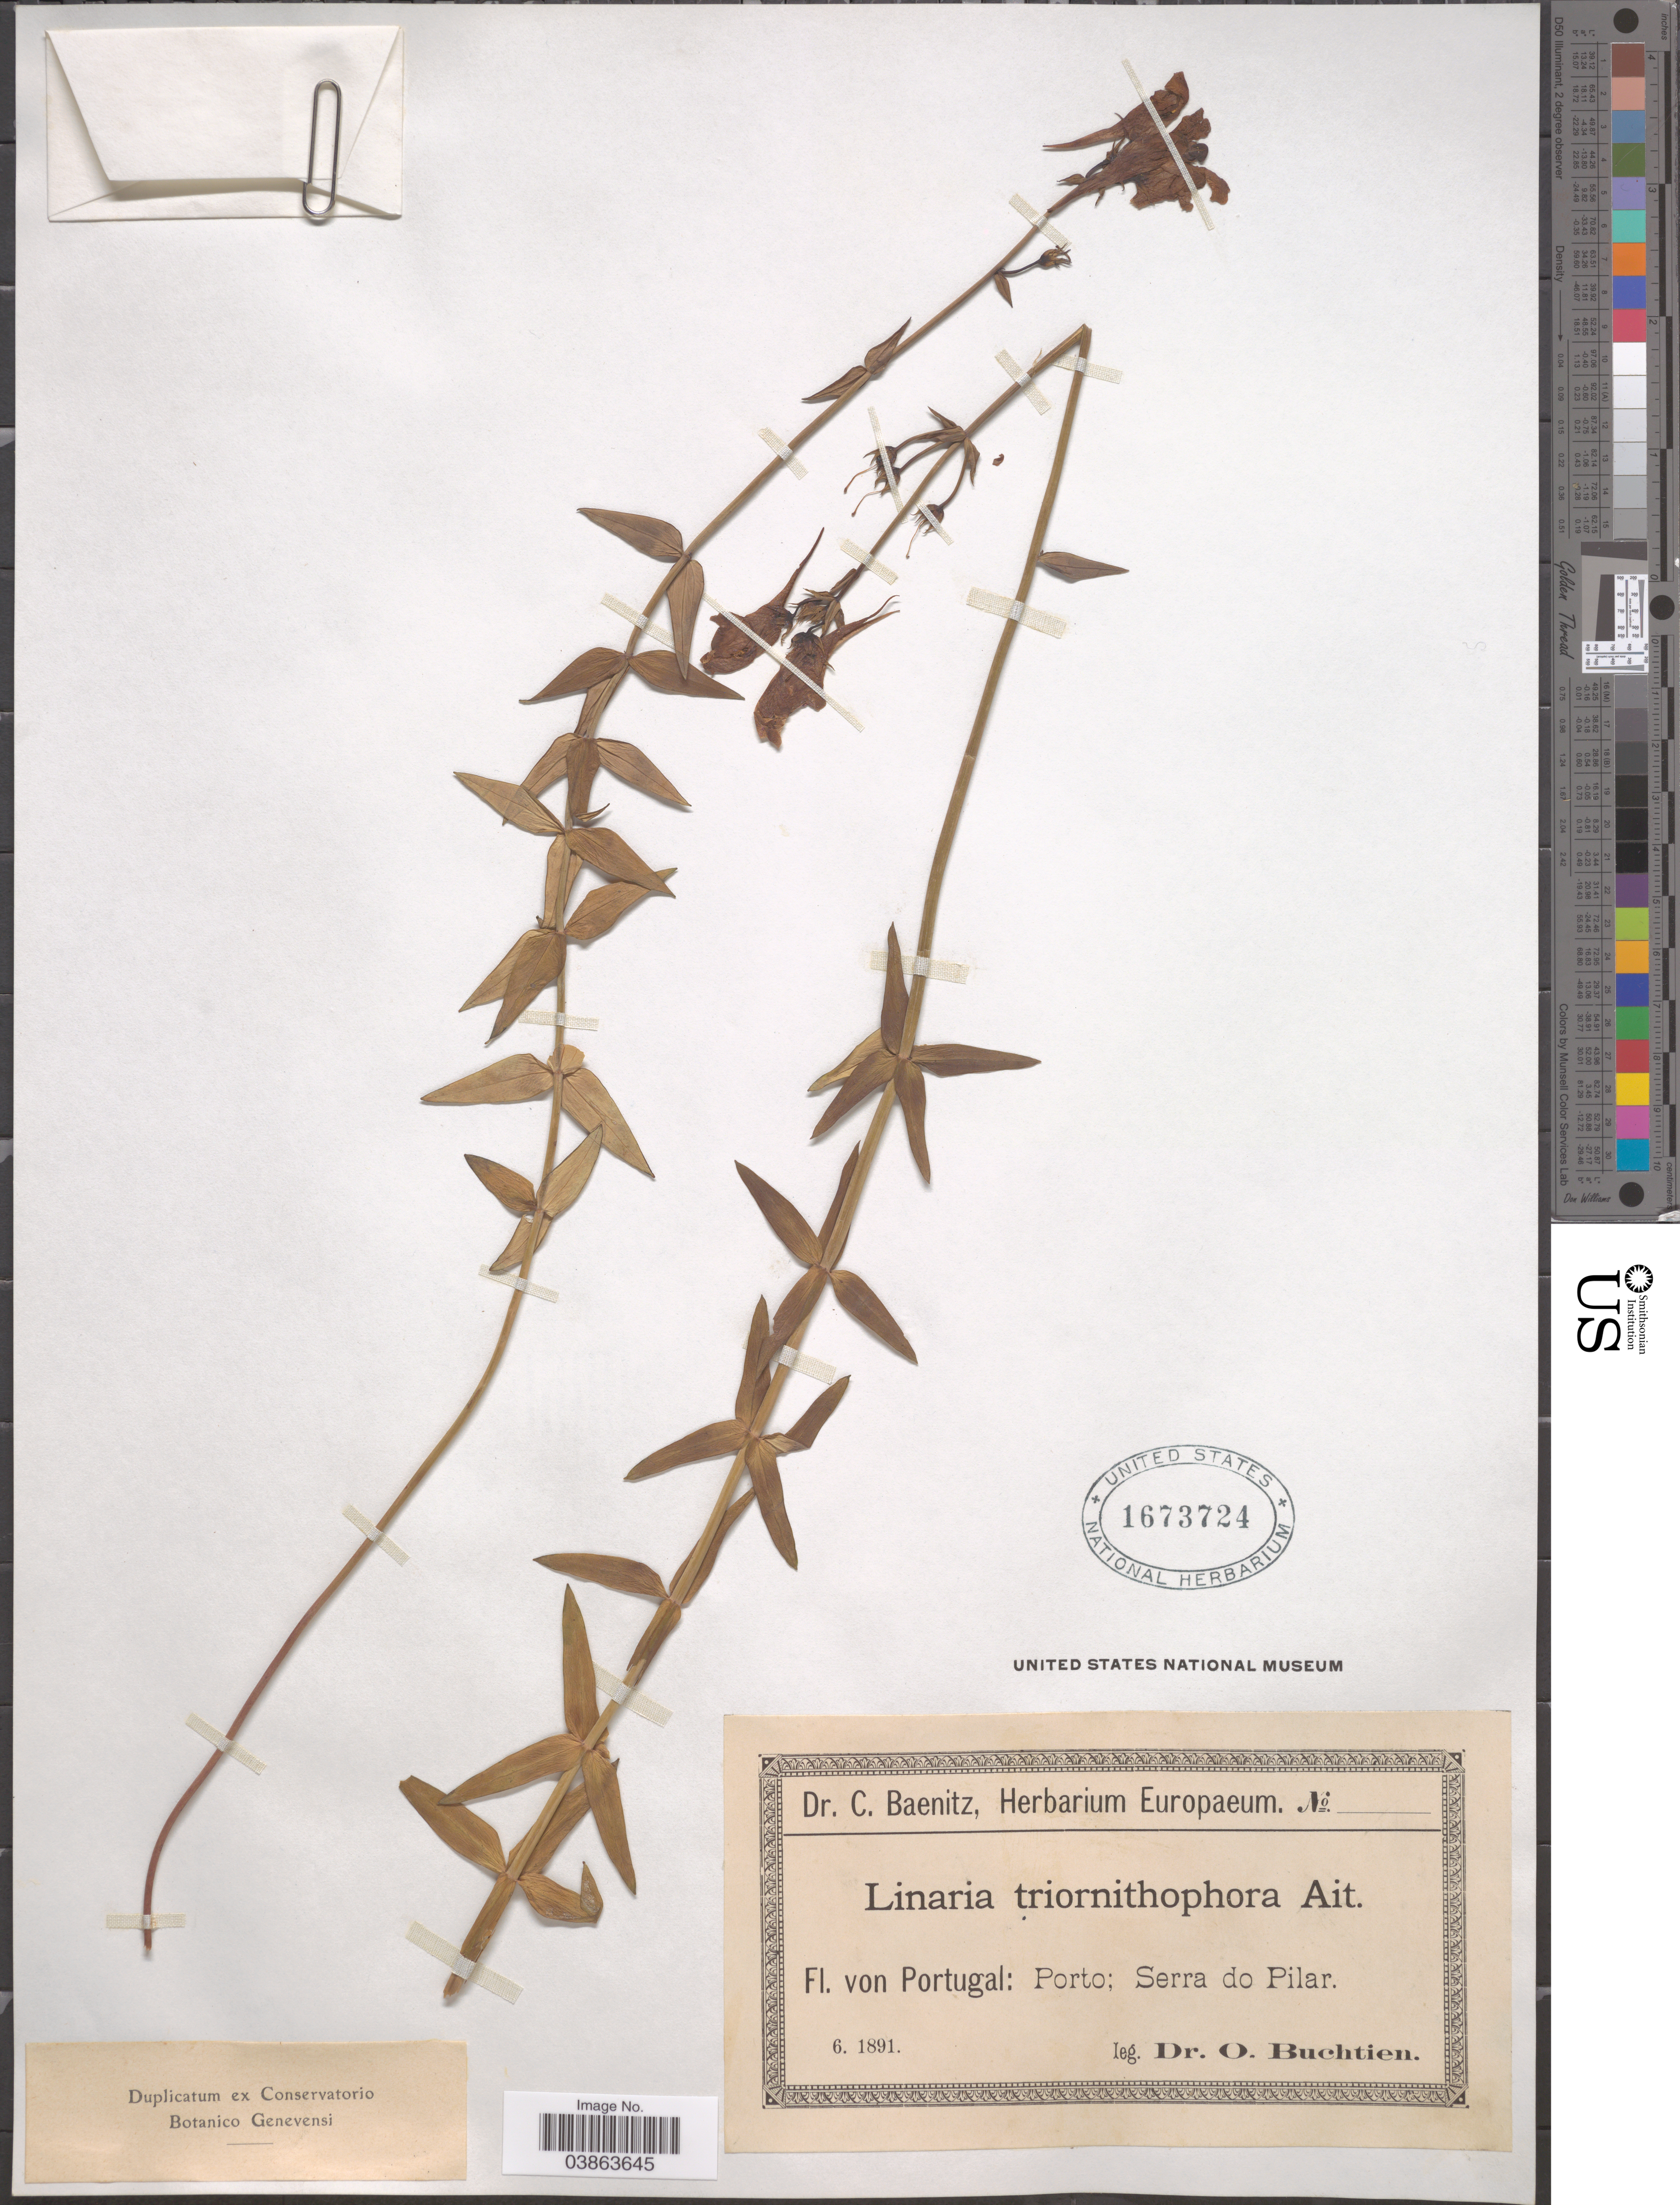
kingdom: Plantae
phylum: Tracheophyta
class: Magnoliopsida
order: Lamiales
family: Plantaginaceae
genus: Linaria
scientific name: Linaria triornithophora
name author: (L.) Cav.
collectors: O. Buchtien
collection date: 1891-06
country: Portugal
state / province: Porto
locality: Serra do Pilar.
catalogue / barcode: US 1673724